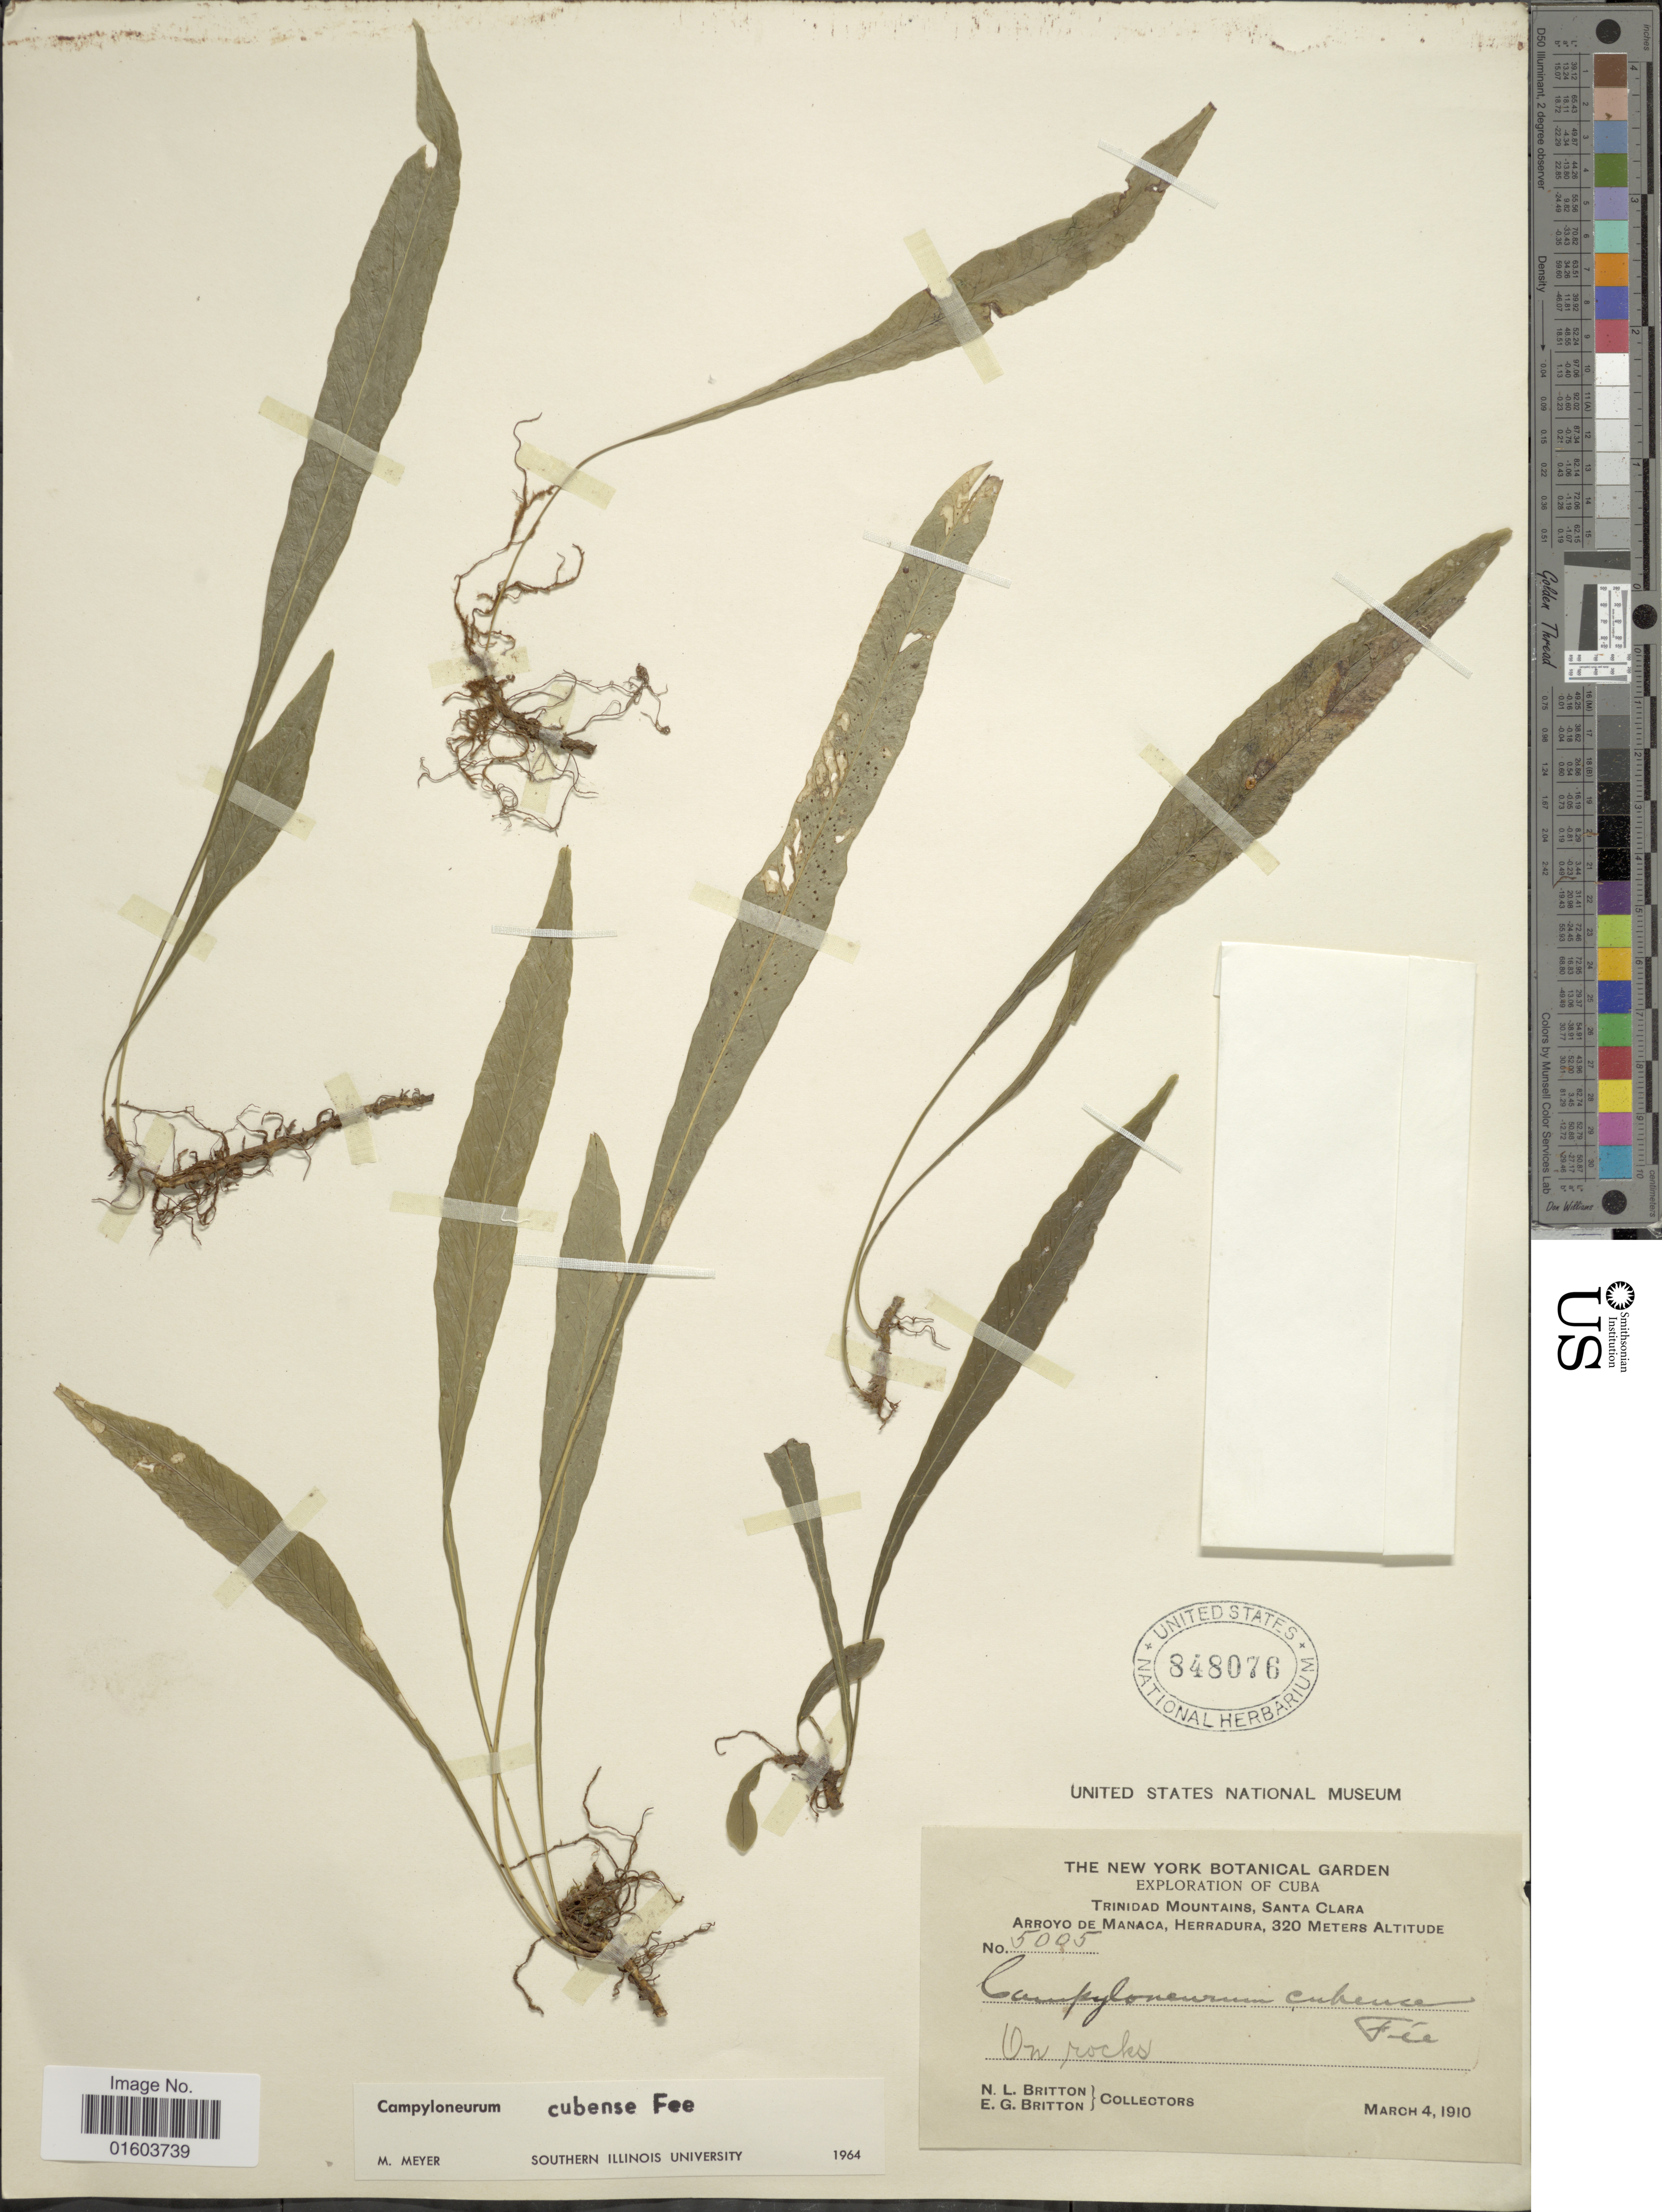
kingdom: Plantae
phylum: Tracheophyta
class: Polypodiopsida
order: Polypodiales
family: Polypodiaceae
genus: Campyloneurum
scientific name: Campyloneurum vexatum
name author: Ching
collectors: N. Britton & E. G. Britton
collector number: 5005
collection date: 1910-03-04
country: Cuba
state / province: Las Villas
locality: Trinidad Mountains, Santa Clara, Arroyo de Manaca, Herradura.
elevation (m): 320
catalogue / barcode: US 848076